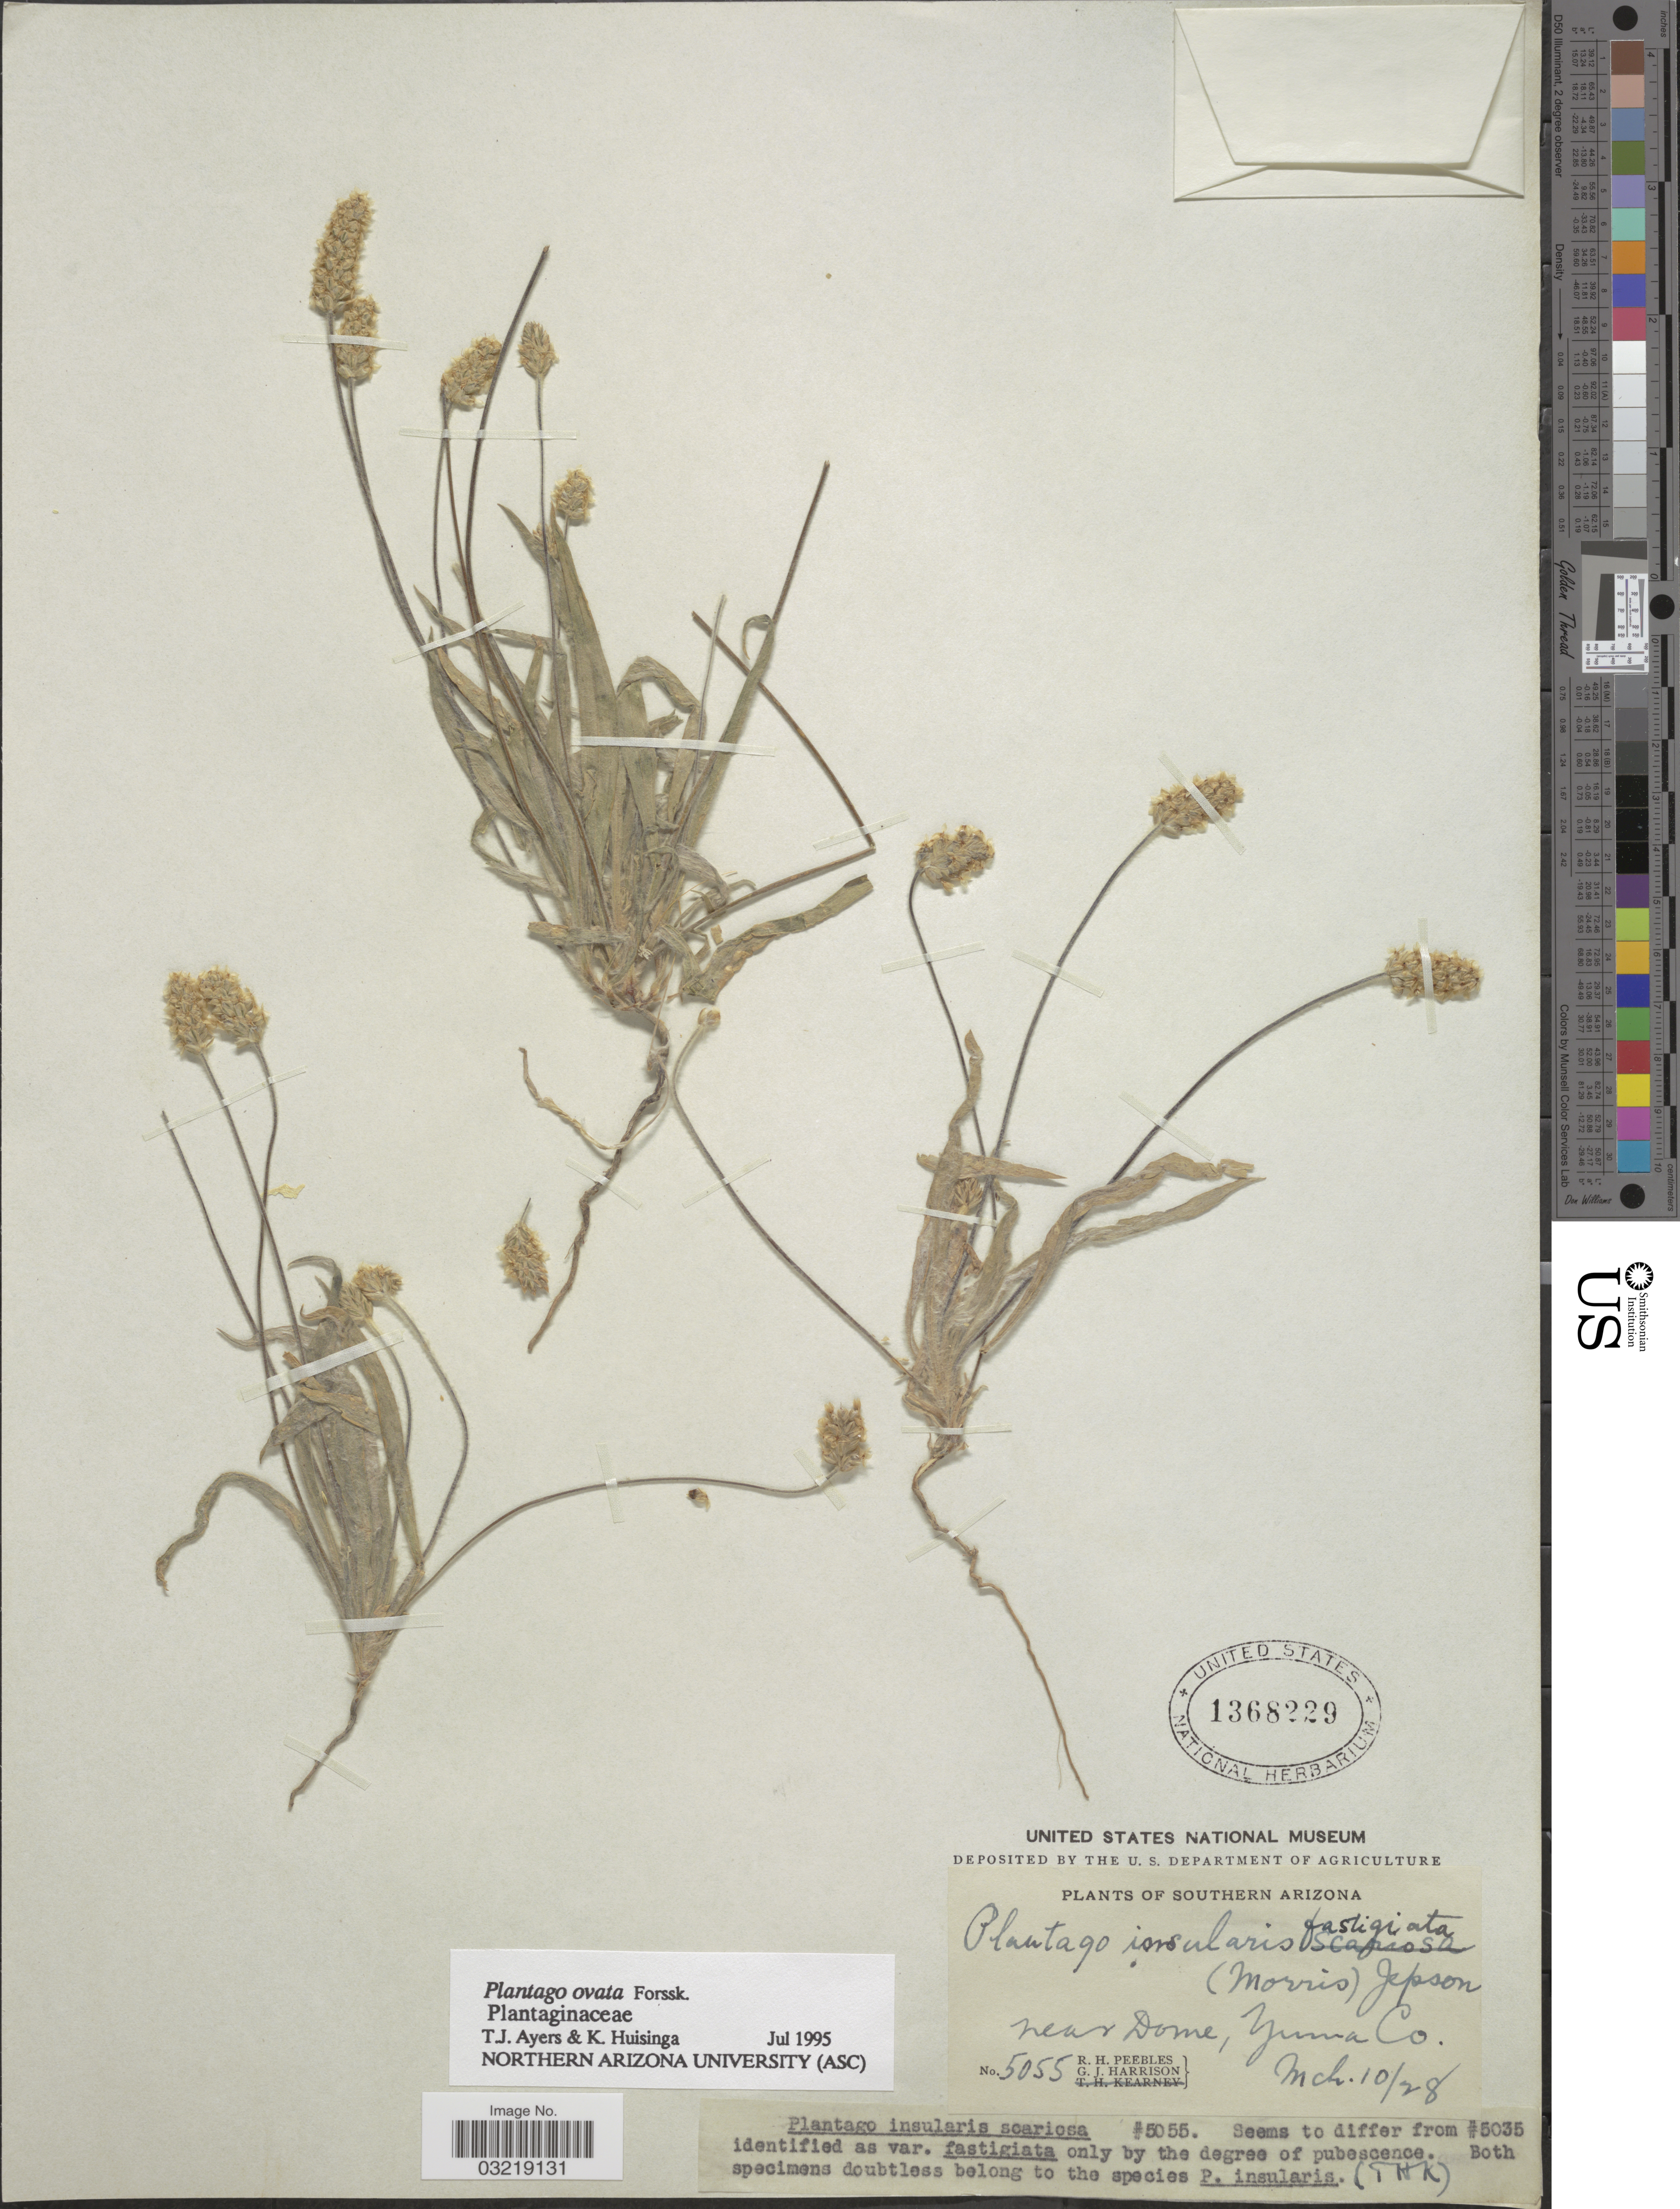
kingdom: Plantae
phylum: Tracheophyta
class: Magnoliopsida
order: Lamiales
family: Plantaginaceae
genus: Plantago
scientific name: Plantago ovata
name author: Forssk.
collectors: R. H. Peebles & G. J. Harrison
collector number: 5055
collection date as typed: Transcribed d/m/y: 10/3/28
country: United States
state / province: Arizona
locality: Southern Arizona. Near Dome, Yuma Co.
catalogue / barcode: US 1368229